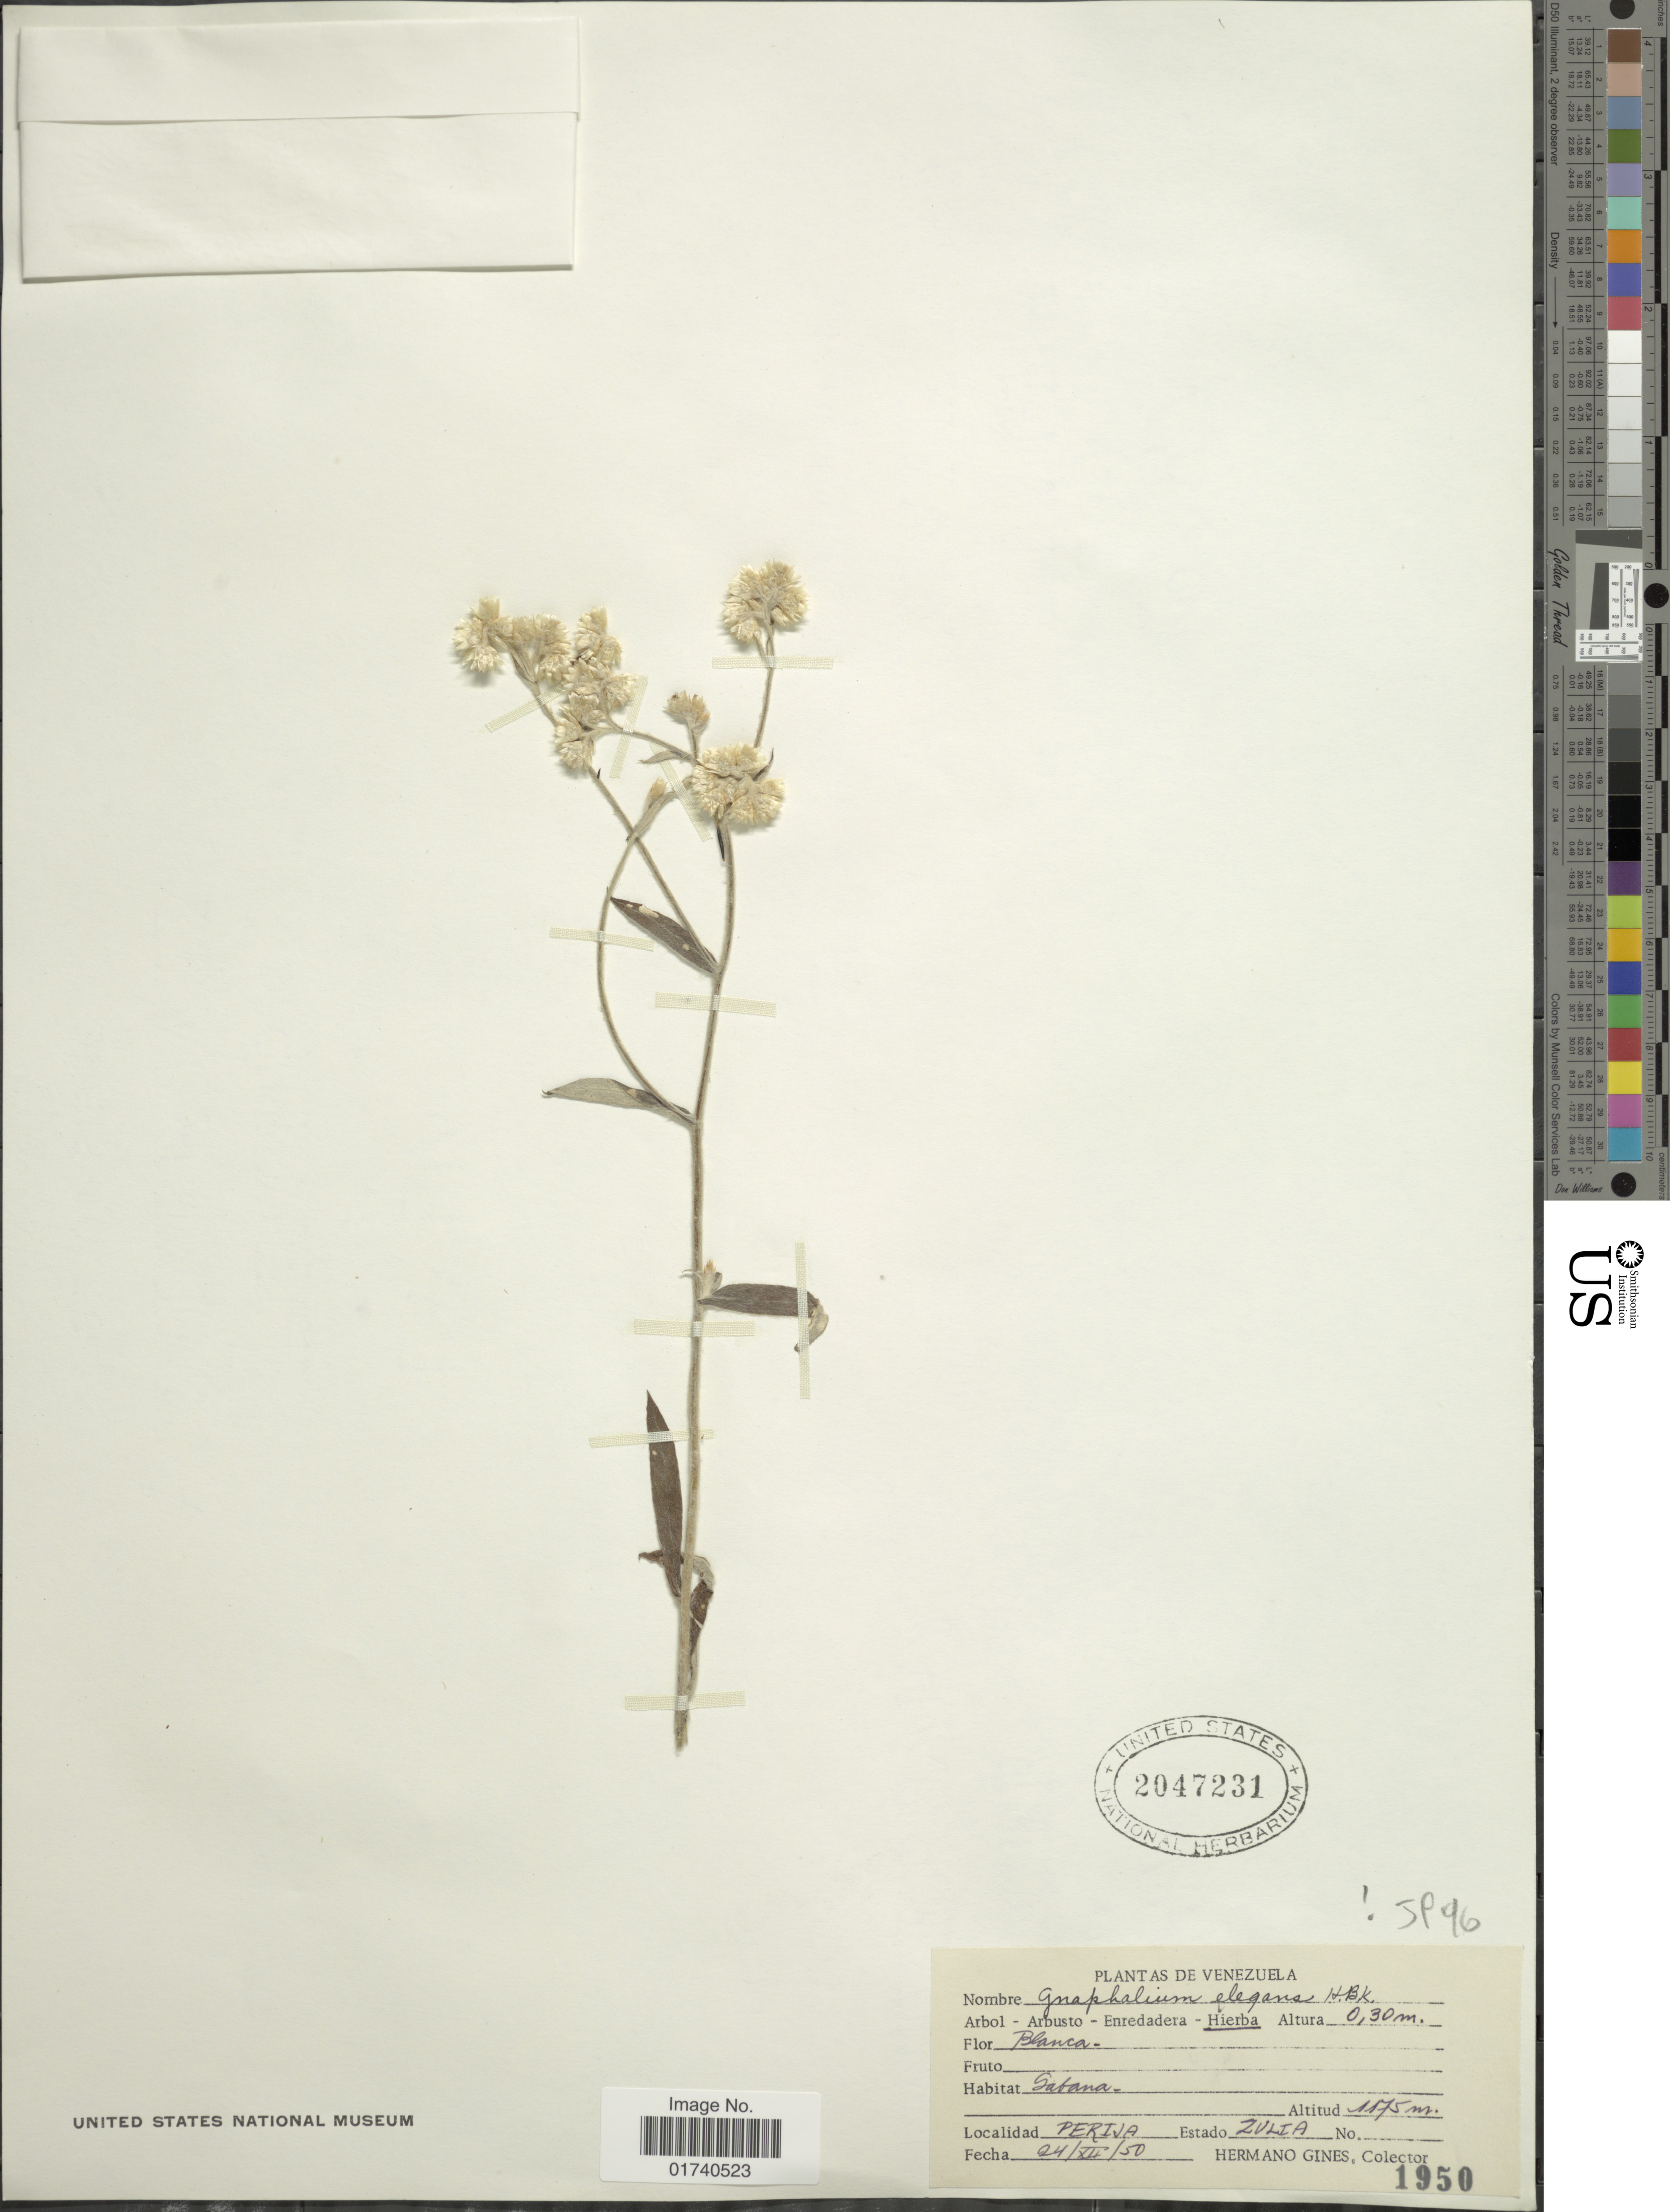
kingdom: Plantae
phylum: Tracheophyta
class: Magnoliopsida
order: Asterales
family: Asteraceae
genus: Pseudognaphalium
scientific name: Pseudognaphalium elegans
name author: (Kunth) Kartesz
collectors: Bro. Gines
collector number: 1950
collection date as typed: Transcribed d/m/y: 24/12/50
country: Venezuela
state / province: Zulia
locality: Perija. Estado Zulia.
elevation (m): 1175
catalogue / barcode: US 2047231